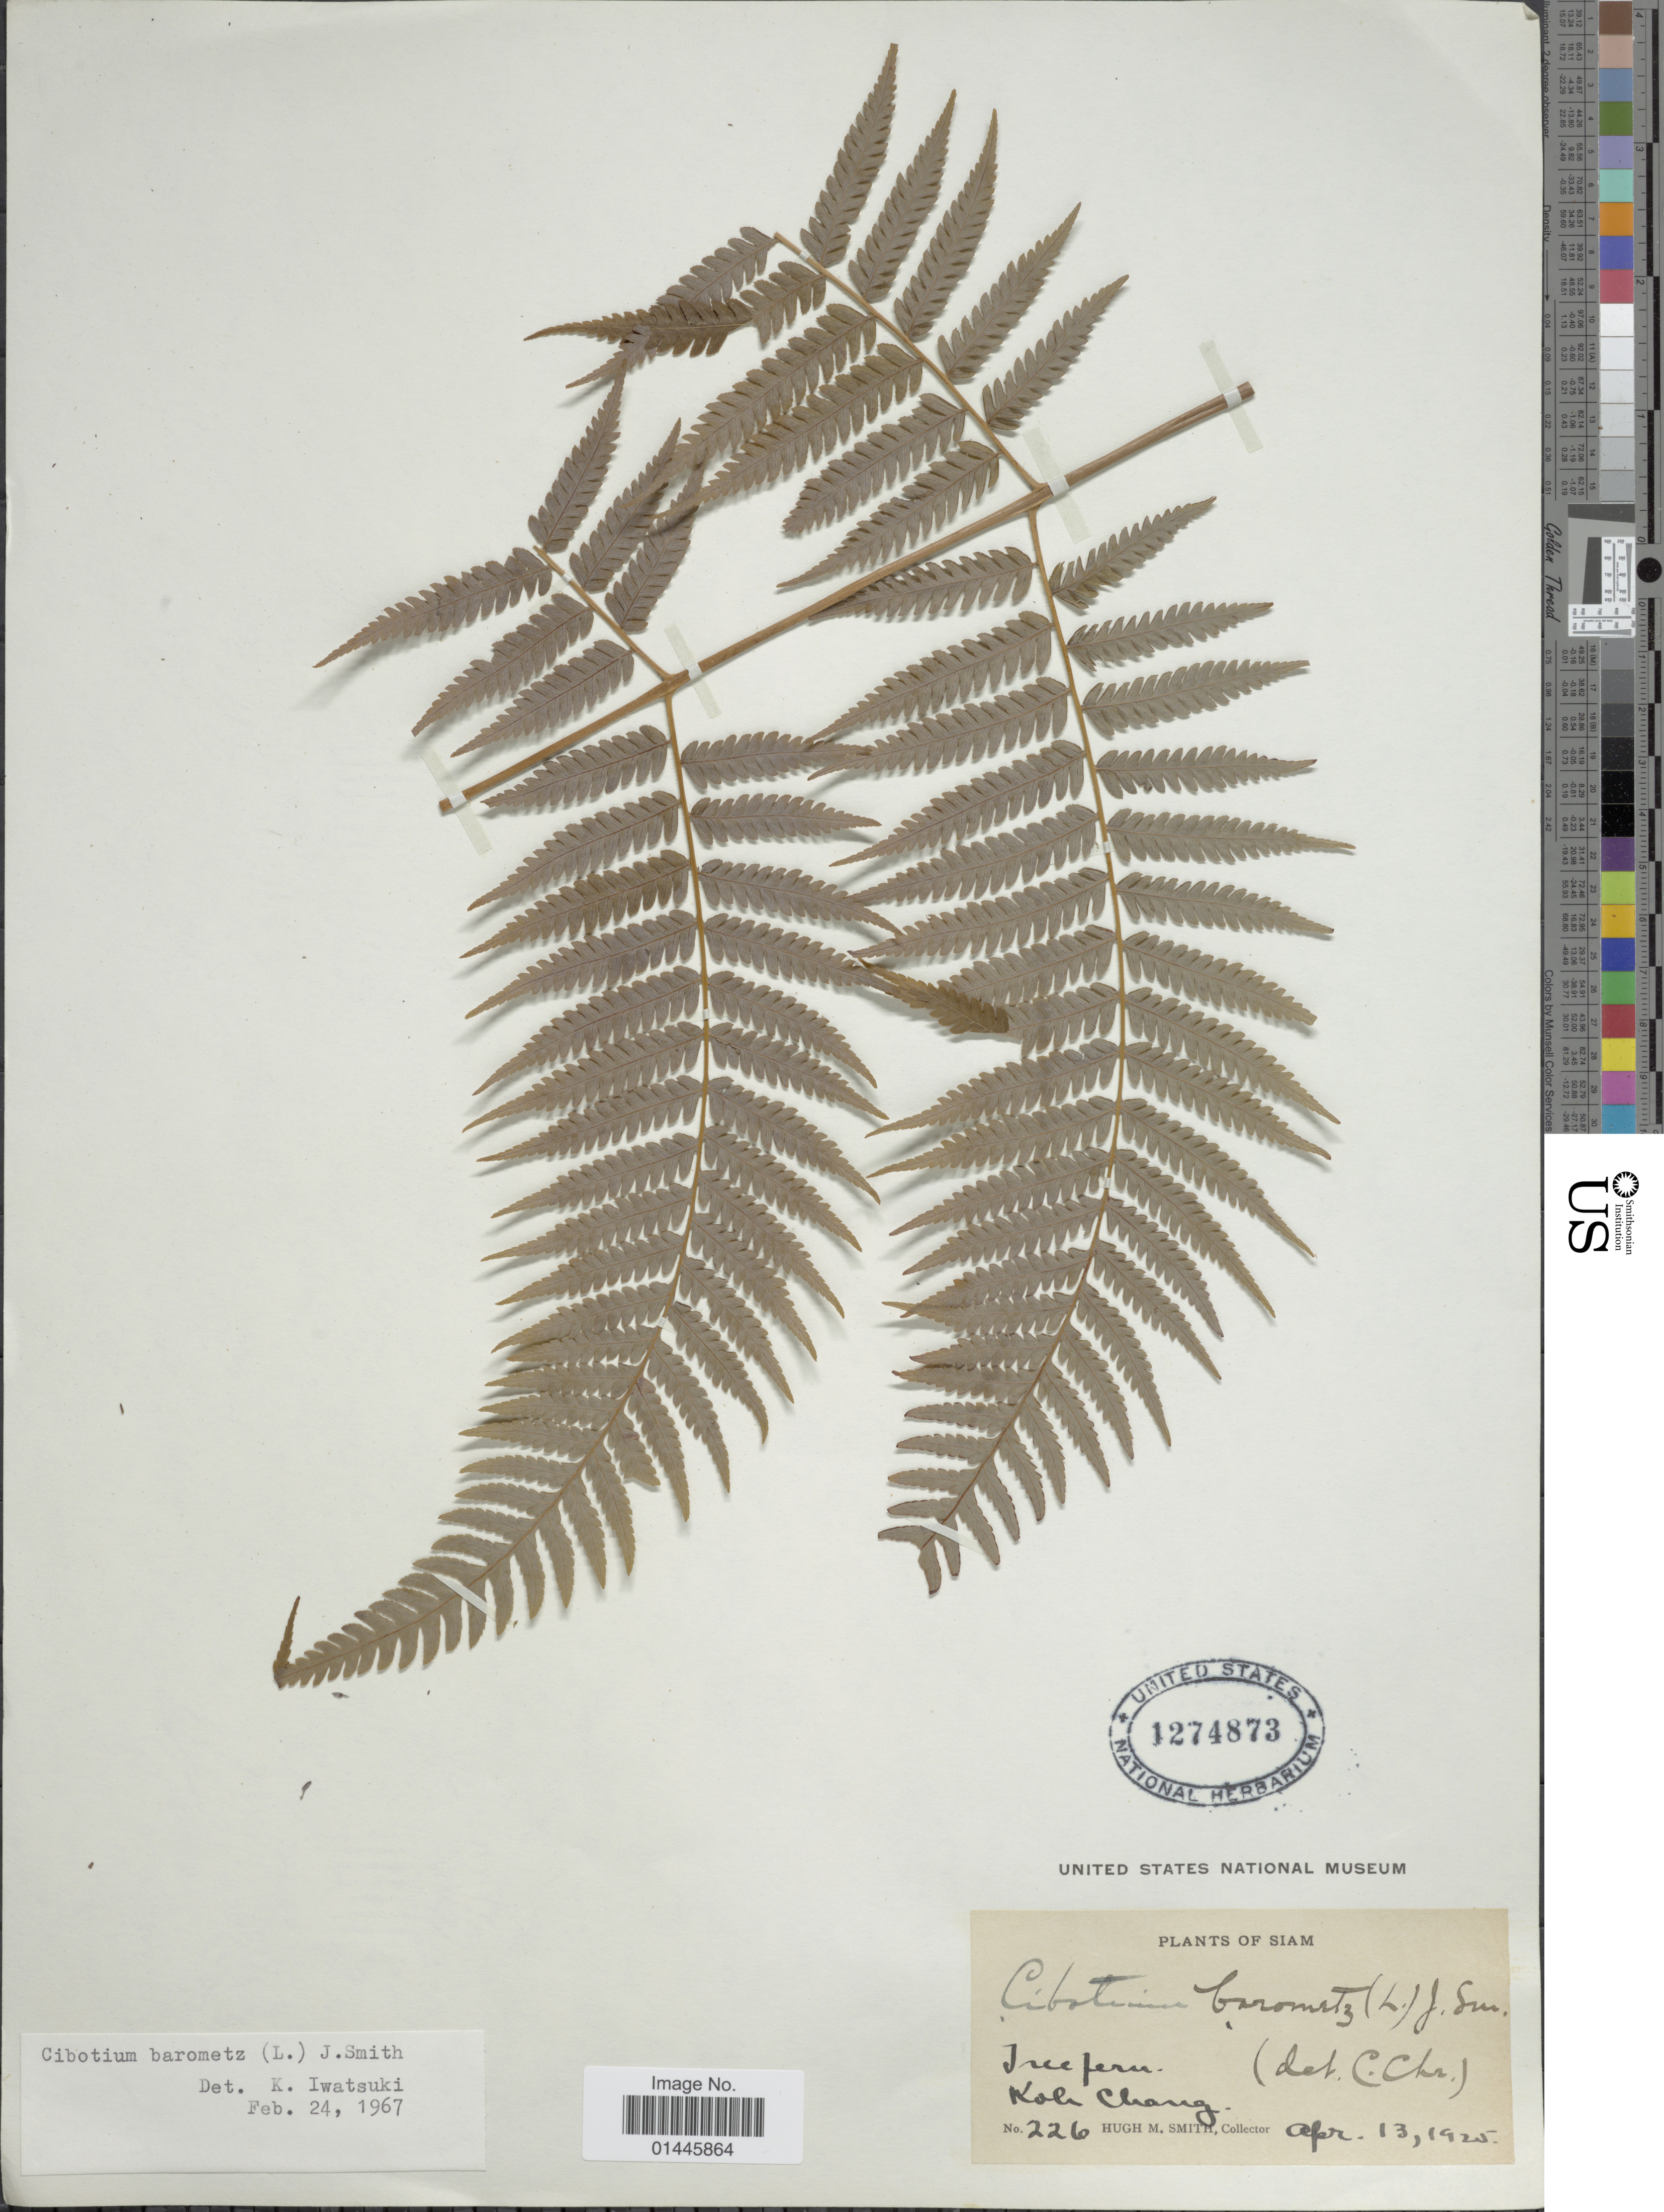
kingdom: Plantae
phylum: Tracheophyta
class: Polypodiopsida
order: Cyatheales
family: Cibotiaceae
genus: Cibotium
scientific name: Cibotium barometz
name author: (L.) J. Sm.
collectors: H. M. Smith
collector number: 226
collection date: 1925-04-13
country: Thailand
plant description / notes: No precise locality correction needed.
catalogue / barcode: US 1274873